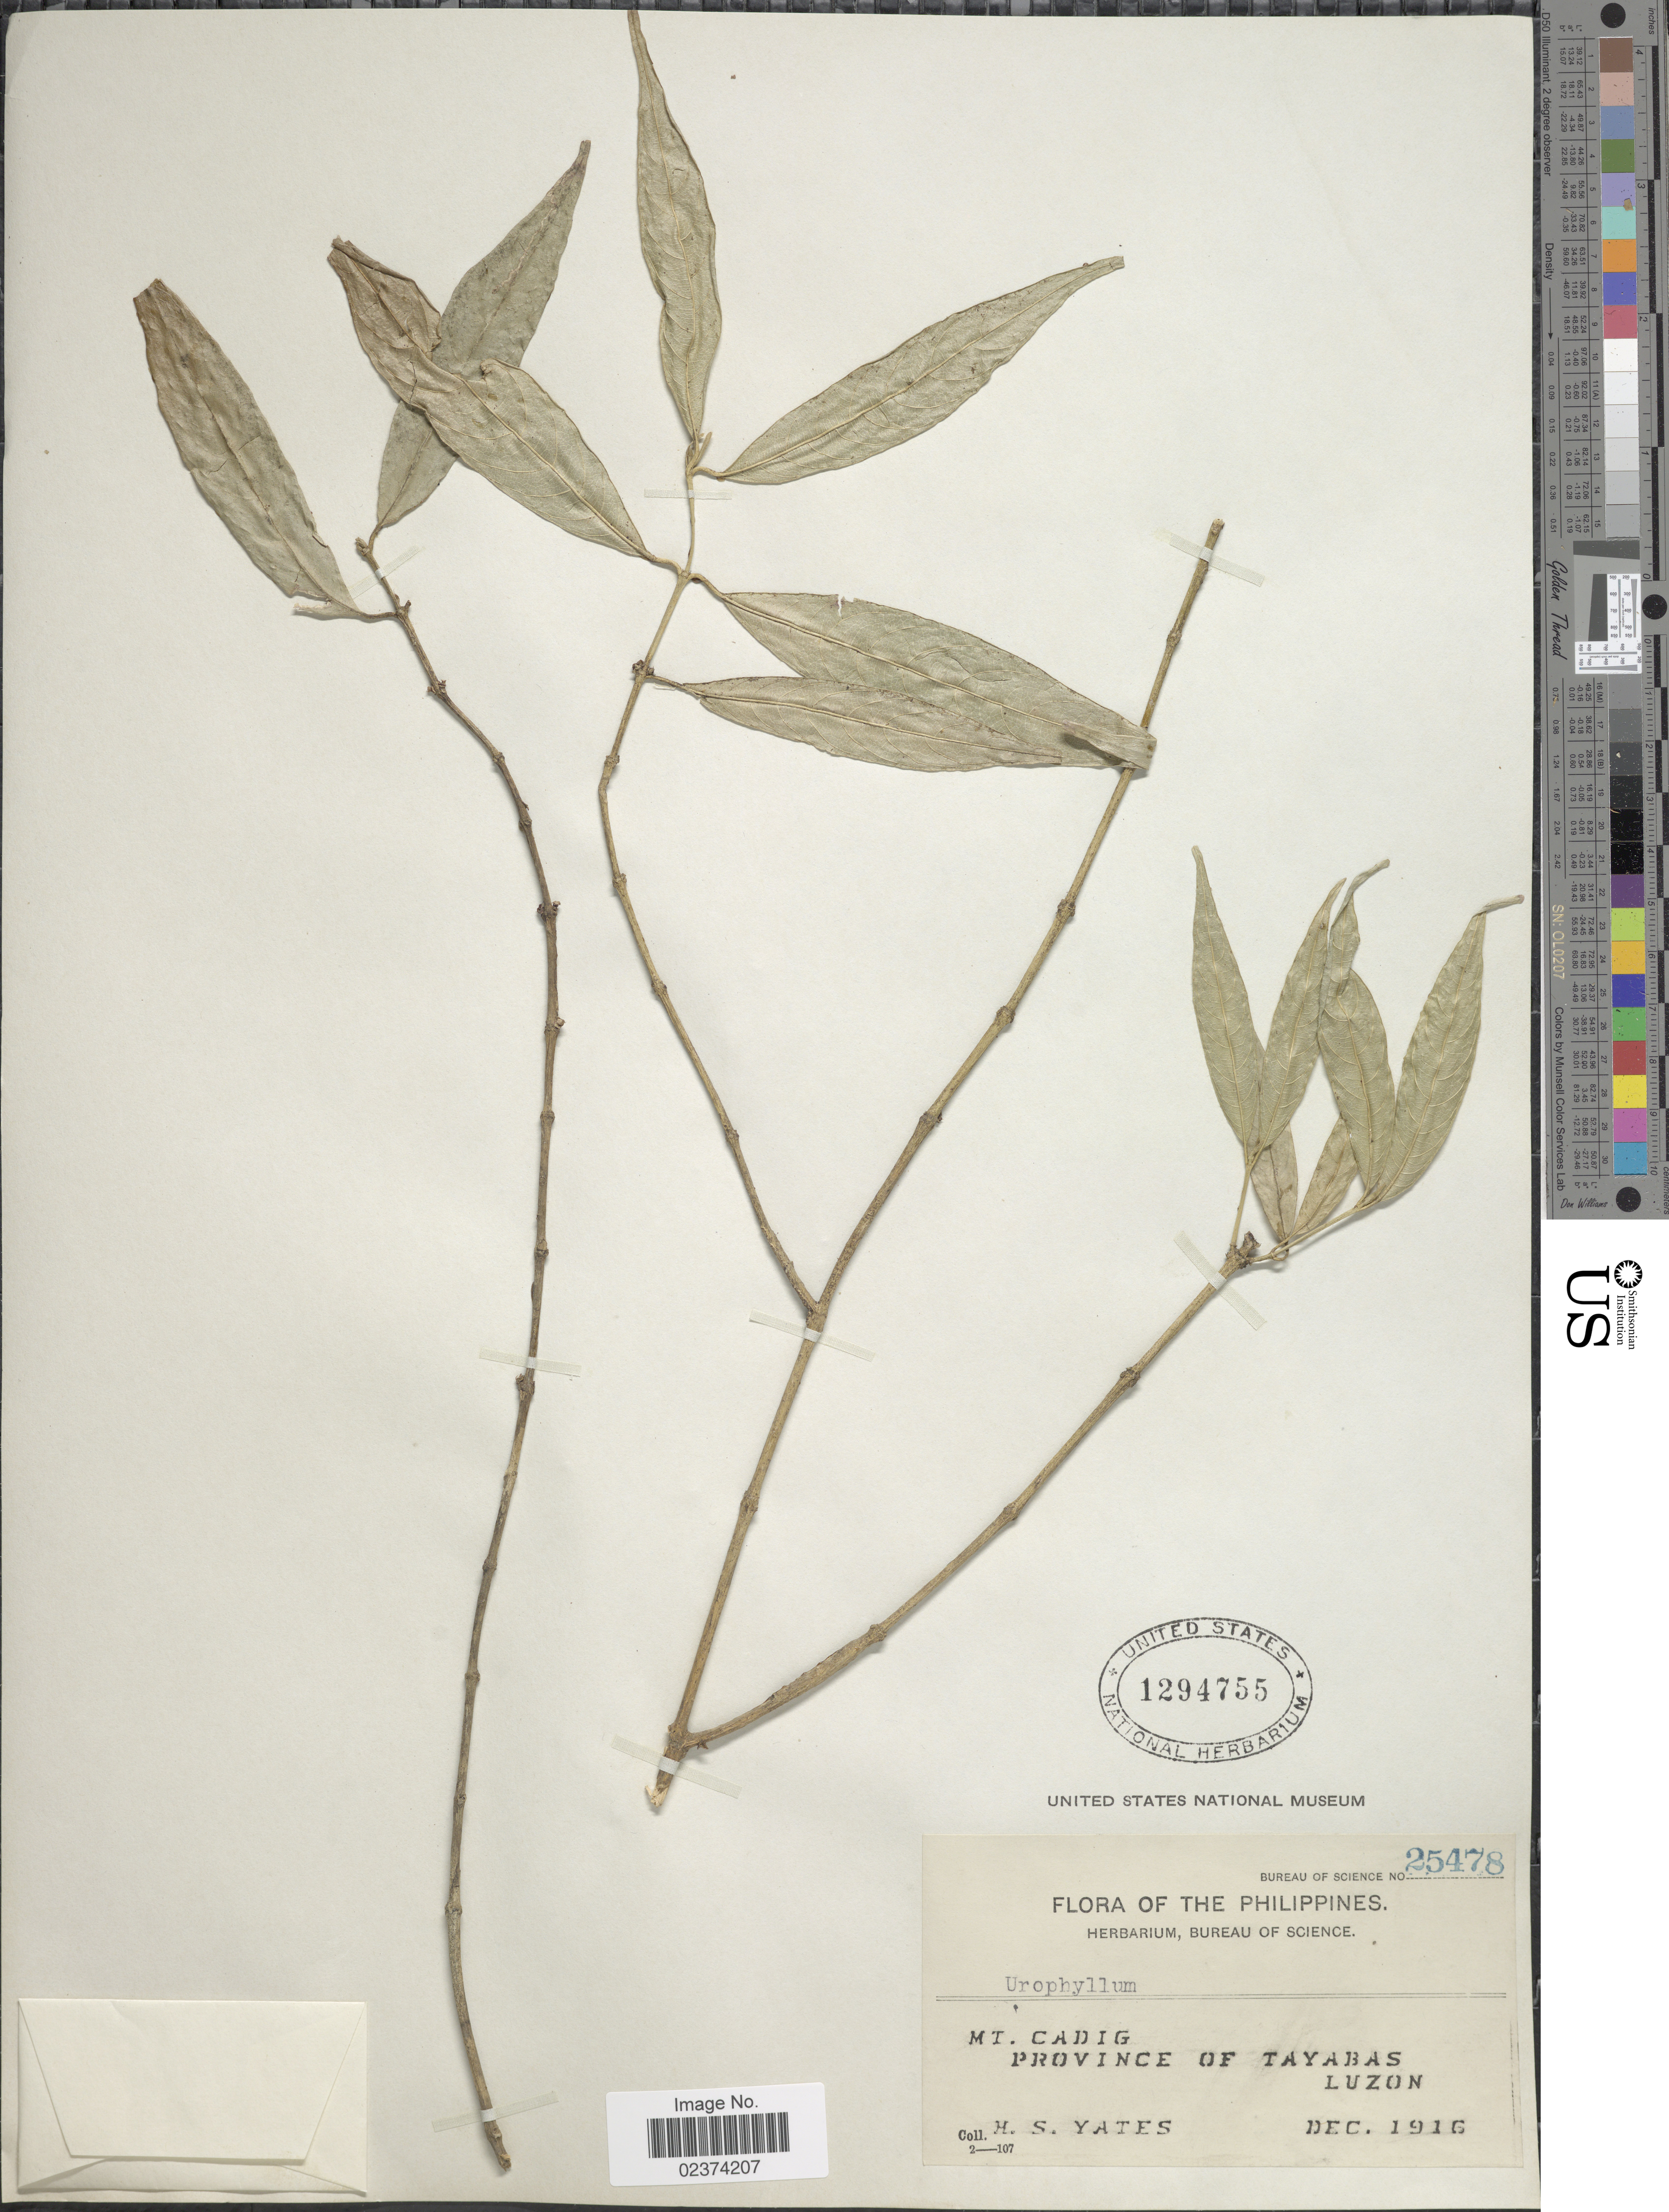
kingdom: Plantae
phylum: Tracheophyta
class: Magnoliopsida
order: Gentianales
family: Rubiaceae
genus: Urophyllum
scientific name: Urophyllum sp.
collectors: H. S. Yates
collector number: Bureau of Science 25478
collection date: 1916-12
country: Philippines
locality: Mt. Cadig, Province of Tayabas, Luzon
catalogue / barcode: US 1294755